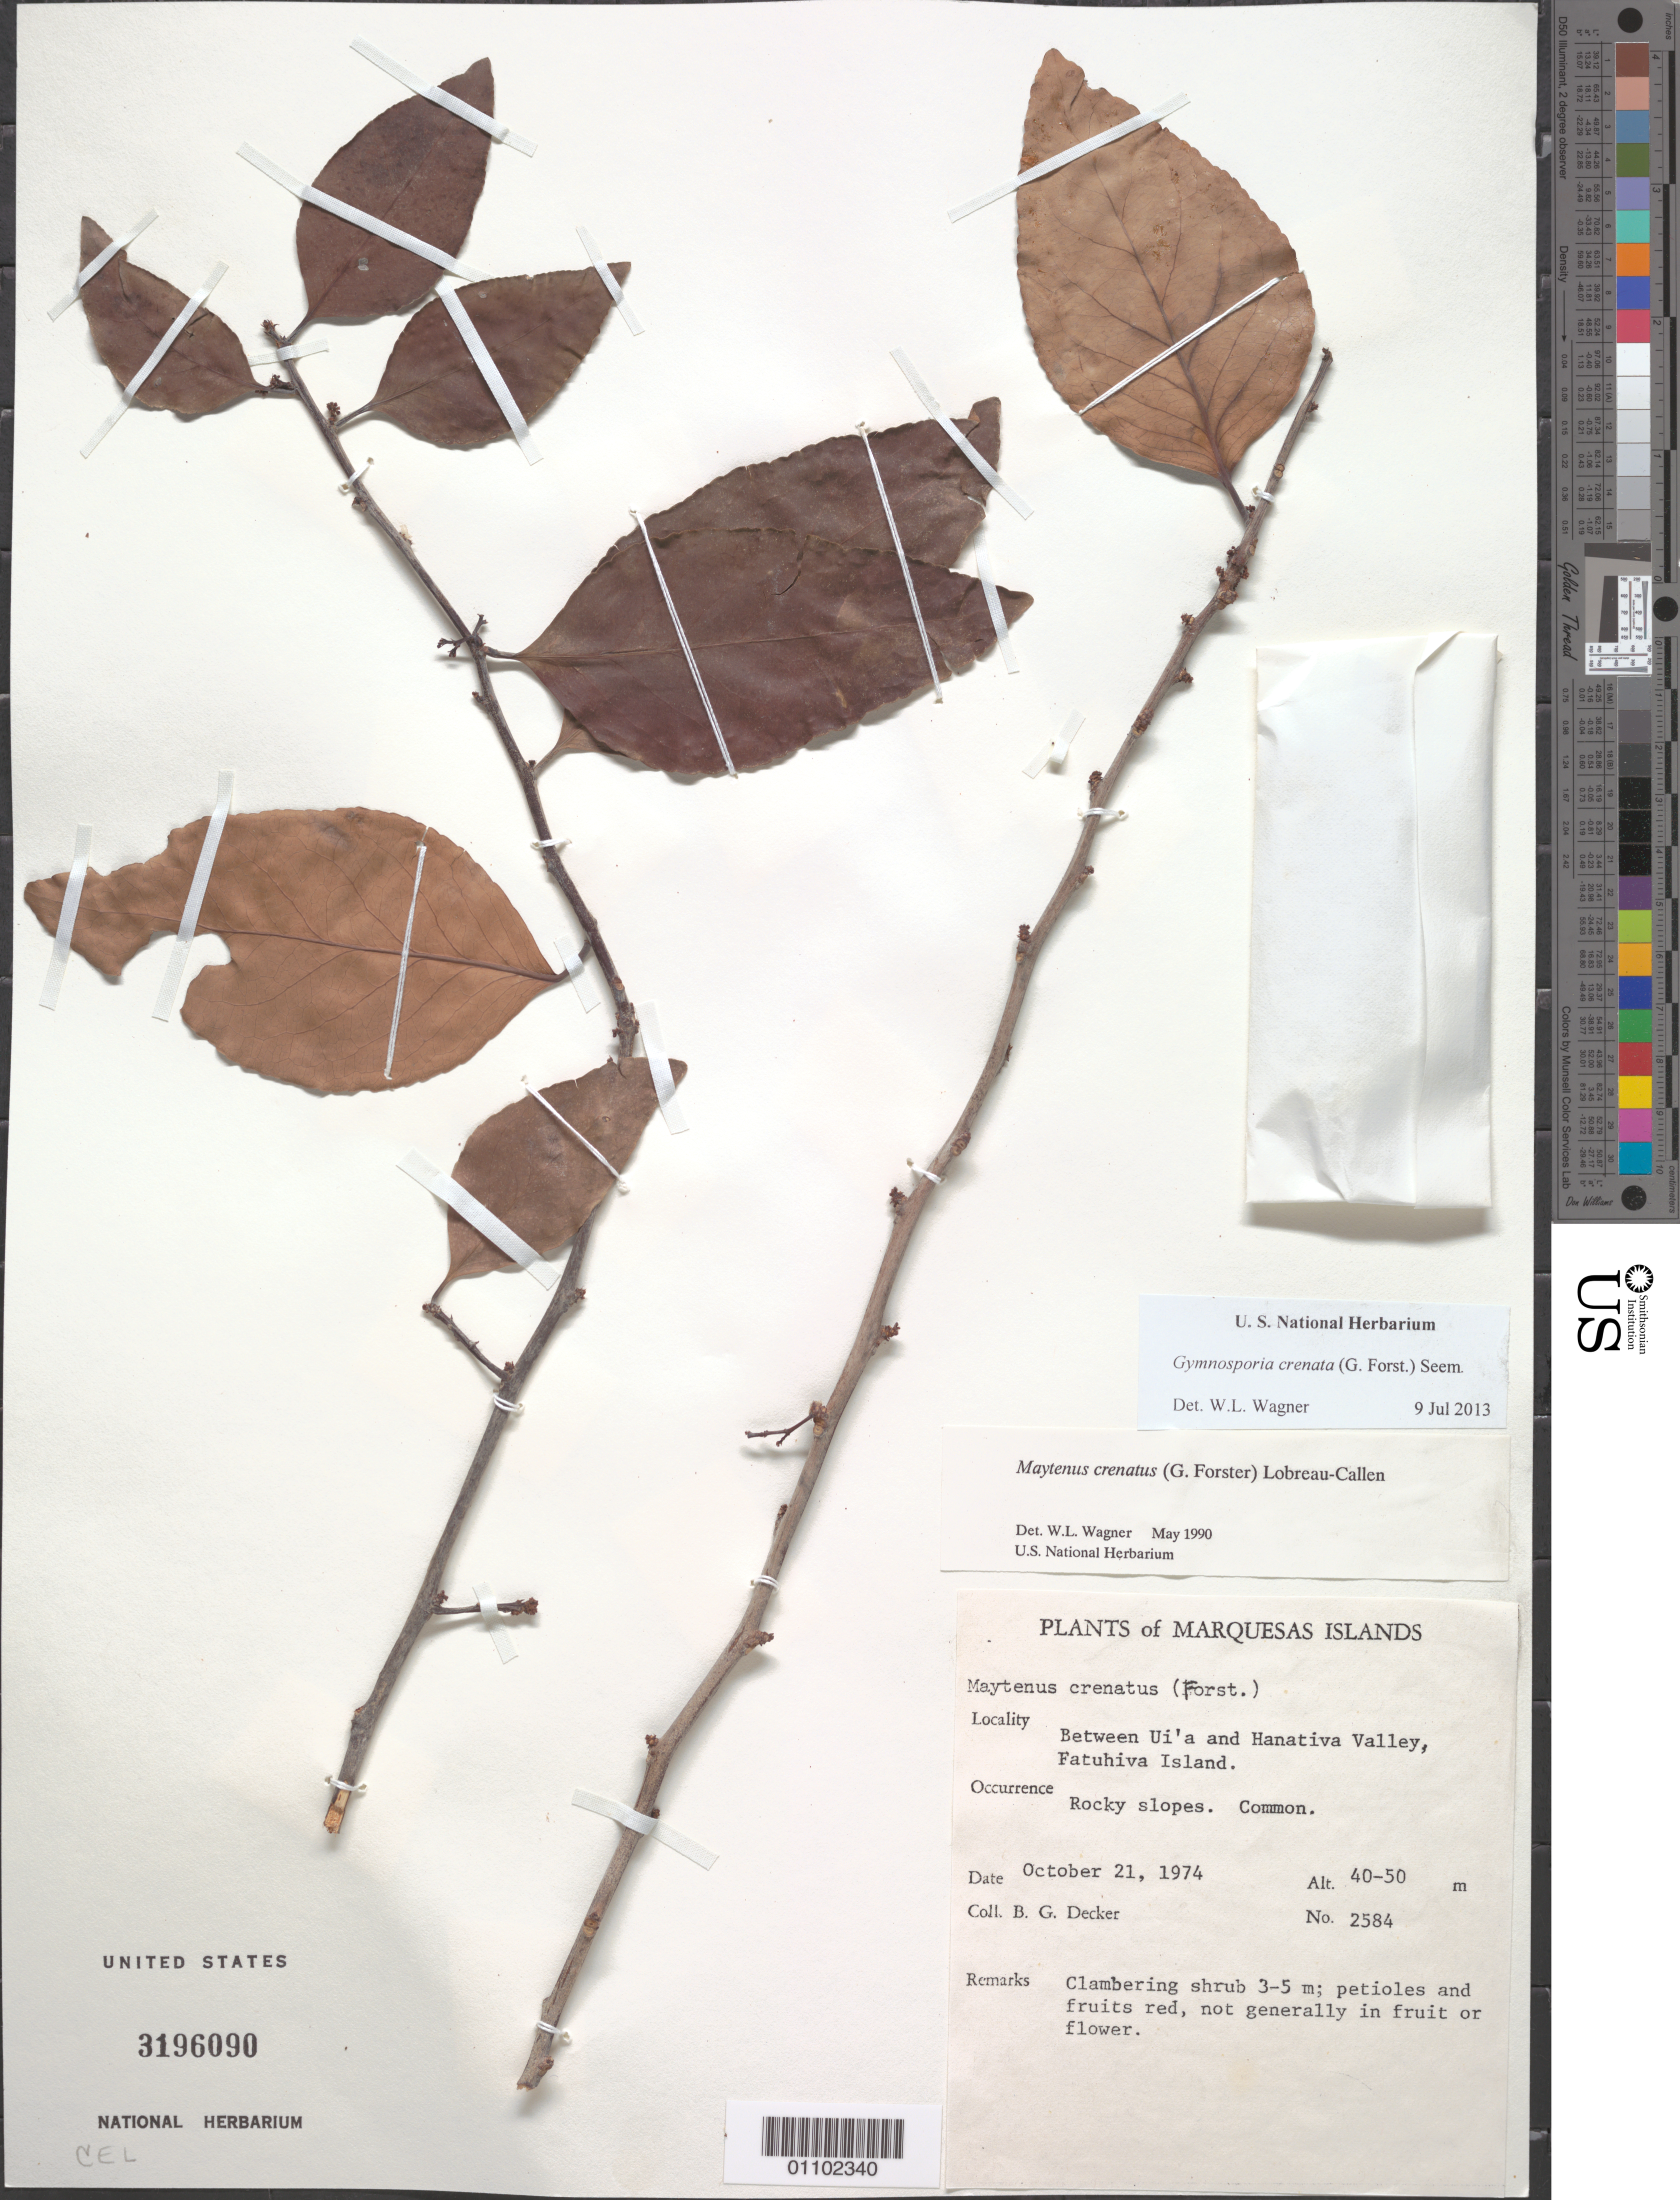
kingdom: Plantae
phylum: Tracheophyta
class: Magnoliopsida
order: Celastrales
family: Celastraceae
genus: Gymnosporia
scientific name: Gymnosporia crenata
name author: (G. Forst.) Seem.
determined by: Wagner, W. L., (BOT), Smithsonian Institution - National Museum of Natural History (UNITED STATES)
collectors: B. G. Decker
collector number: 2584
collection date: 1974-10-21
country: French Polynesia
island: Fatu Hiva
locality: between Ui'a and Hanativa Valley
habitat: Rocky slopes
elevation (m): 40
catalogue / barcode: US 3196090